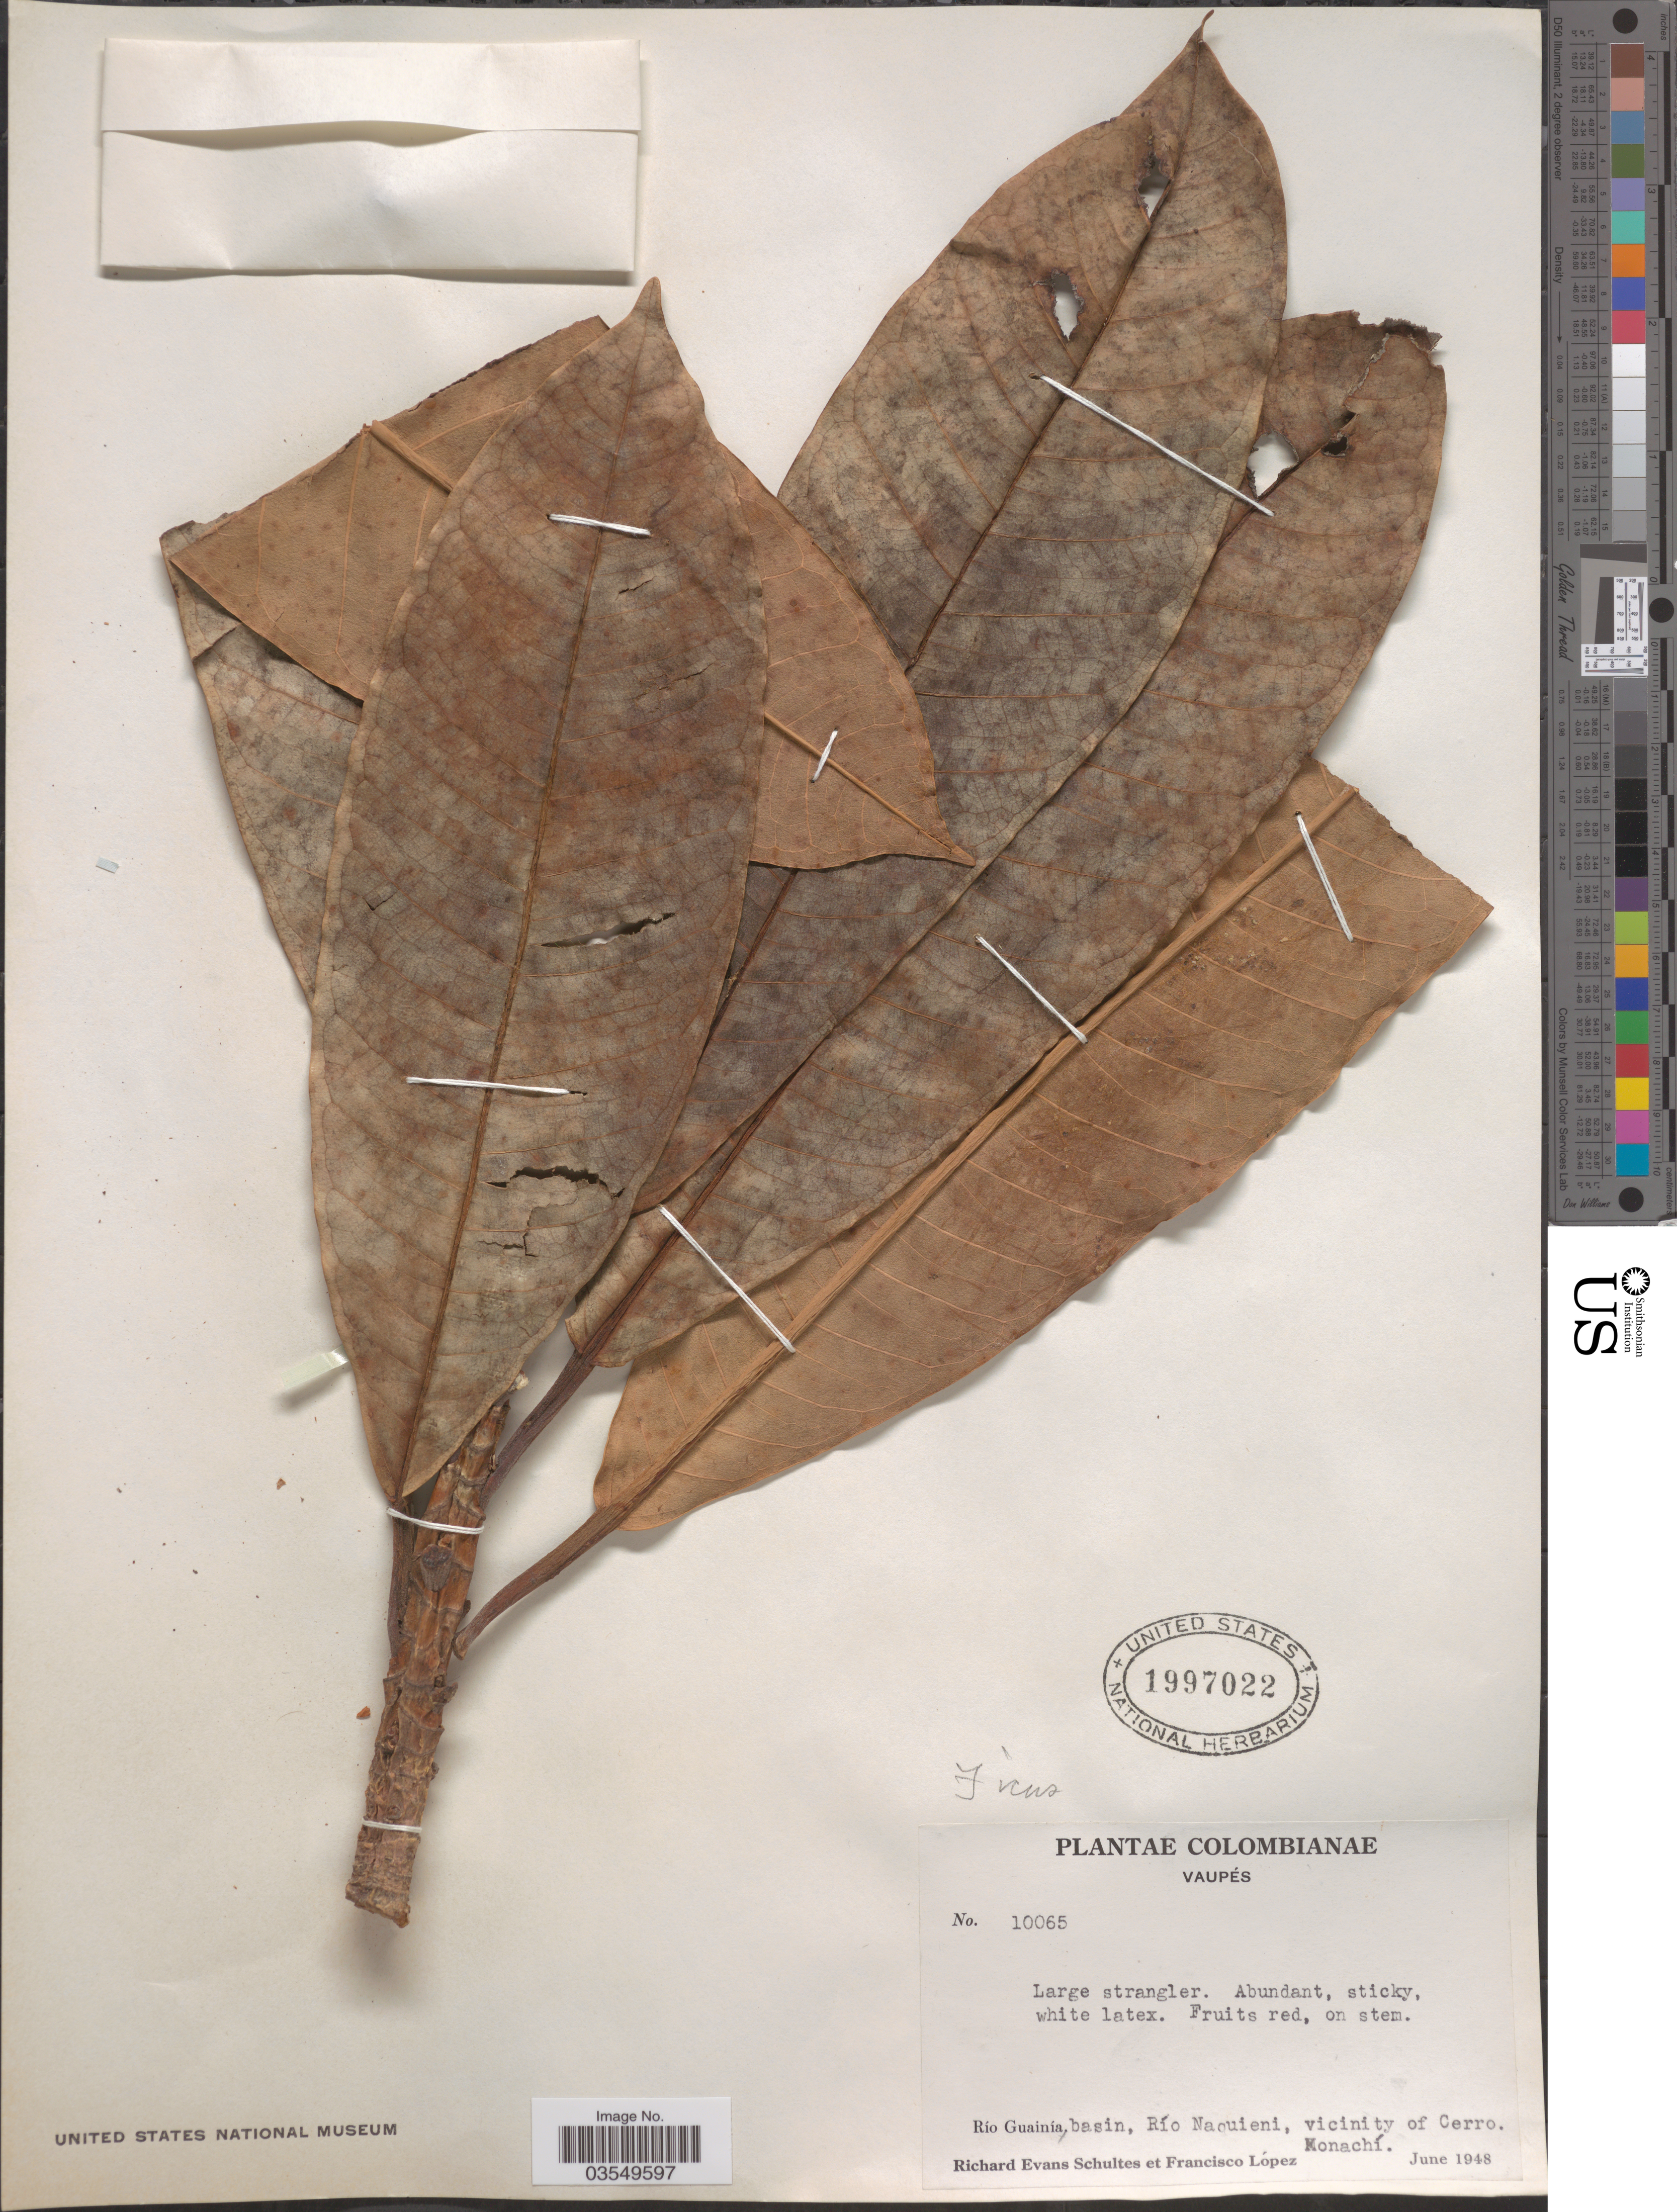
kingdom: Plantae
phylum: Tracheophyta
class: Magnoliopsida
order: Rosales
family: Moraceae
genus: Ficus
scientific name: Ficus sp.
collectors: R. E. Schultes & F. Lopéz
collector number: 10065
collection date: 1948-06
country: Colombia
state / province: Vaupés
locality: Río Guainía basin, Río Naquieni, vicinity of Cerro Monachí.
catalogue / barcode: US 1997022